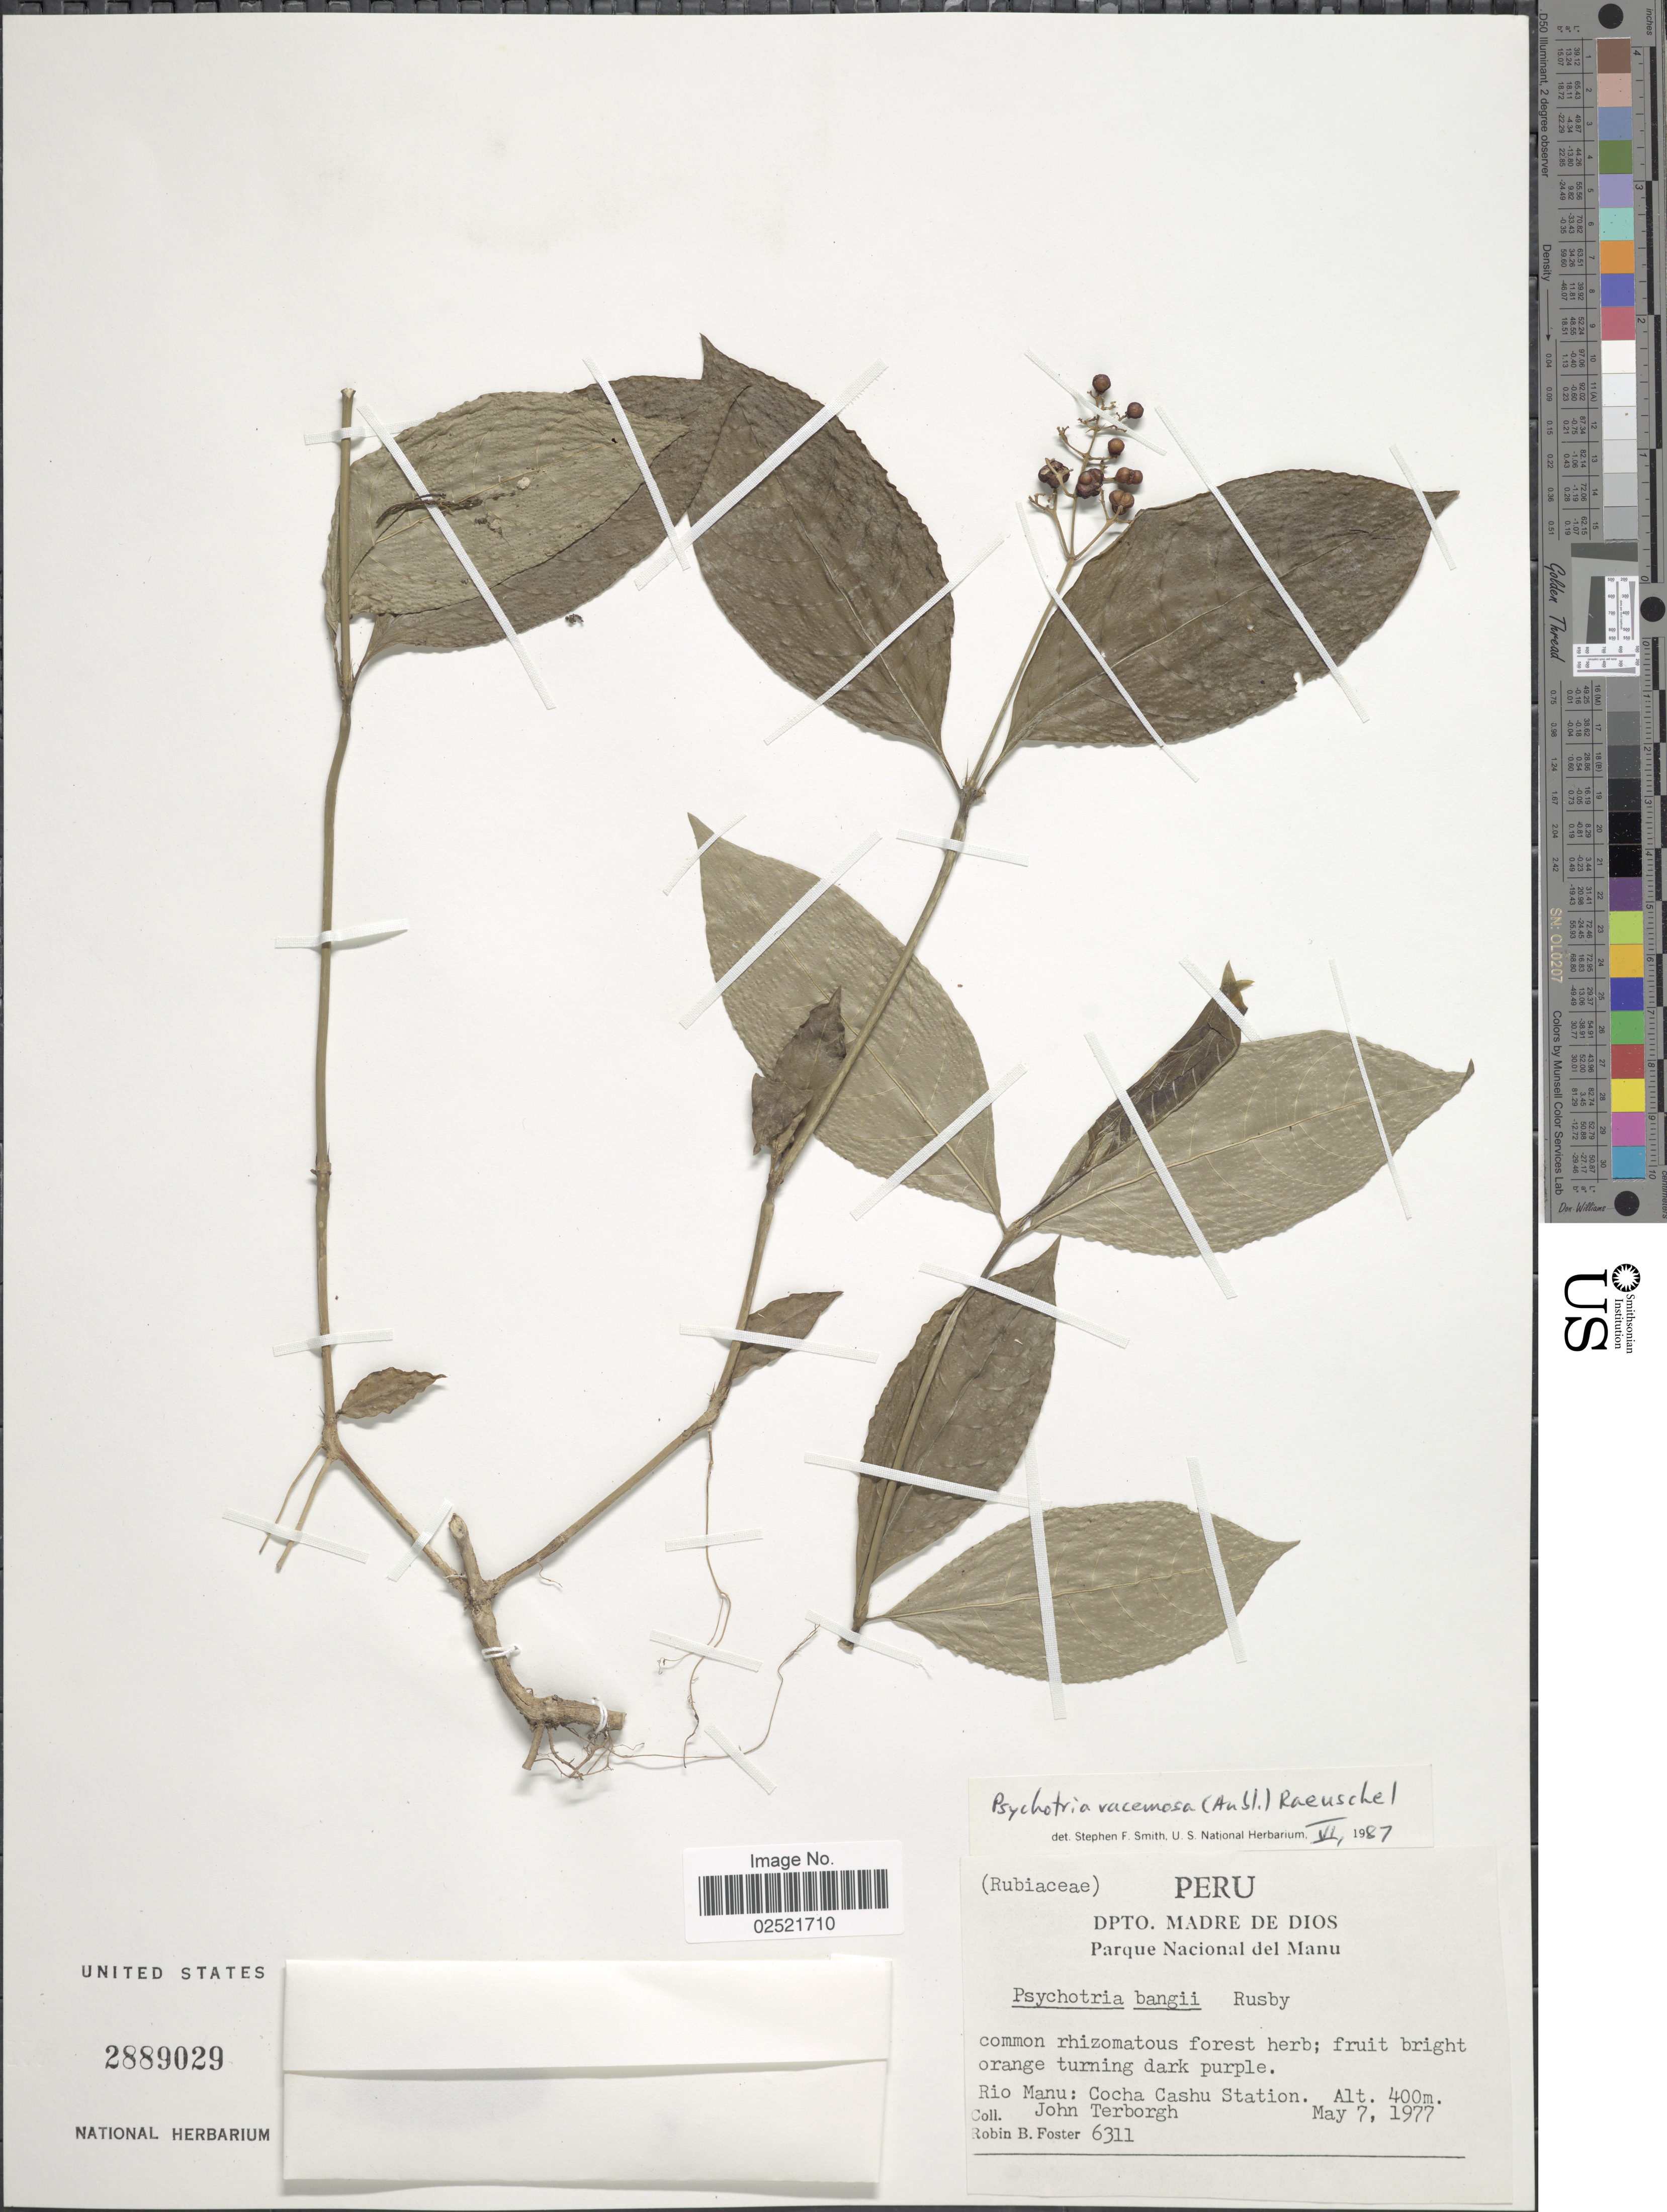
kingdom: Plantae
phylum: Tracheophyta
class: Magnoliopsida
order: Gentianales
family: Rubiaceae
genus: Psychotria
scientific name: Psychotria racemosa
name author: (Aubl.) Raeuschel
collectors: J. Terborgh & R. B. Foster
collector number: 6311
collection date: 1977-05-07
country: Peru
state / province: Madre de Dios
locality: Parque Nacional del Manu, Rio Manu, Cocha Cashu Station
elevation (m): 400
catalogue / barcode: US 2889029